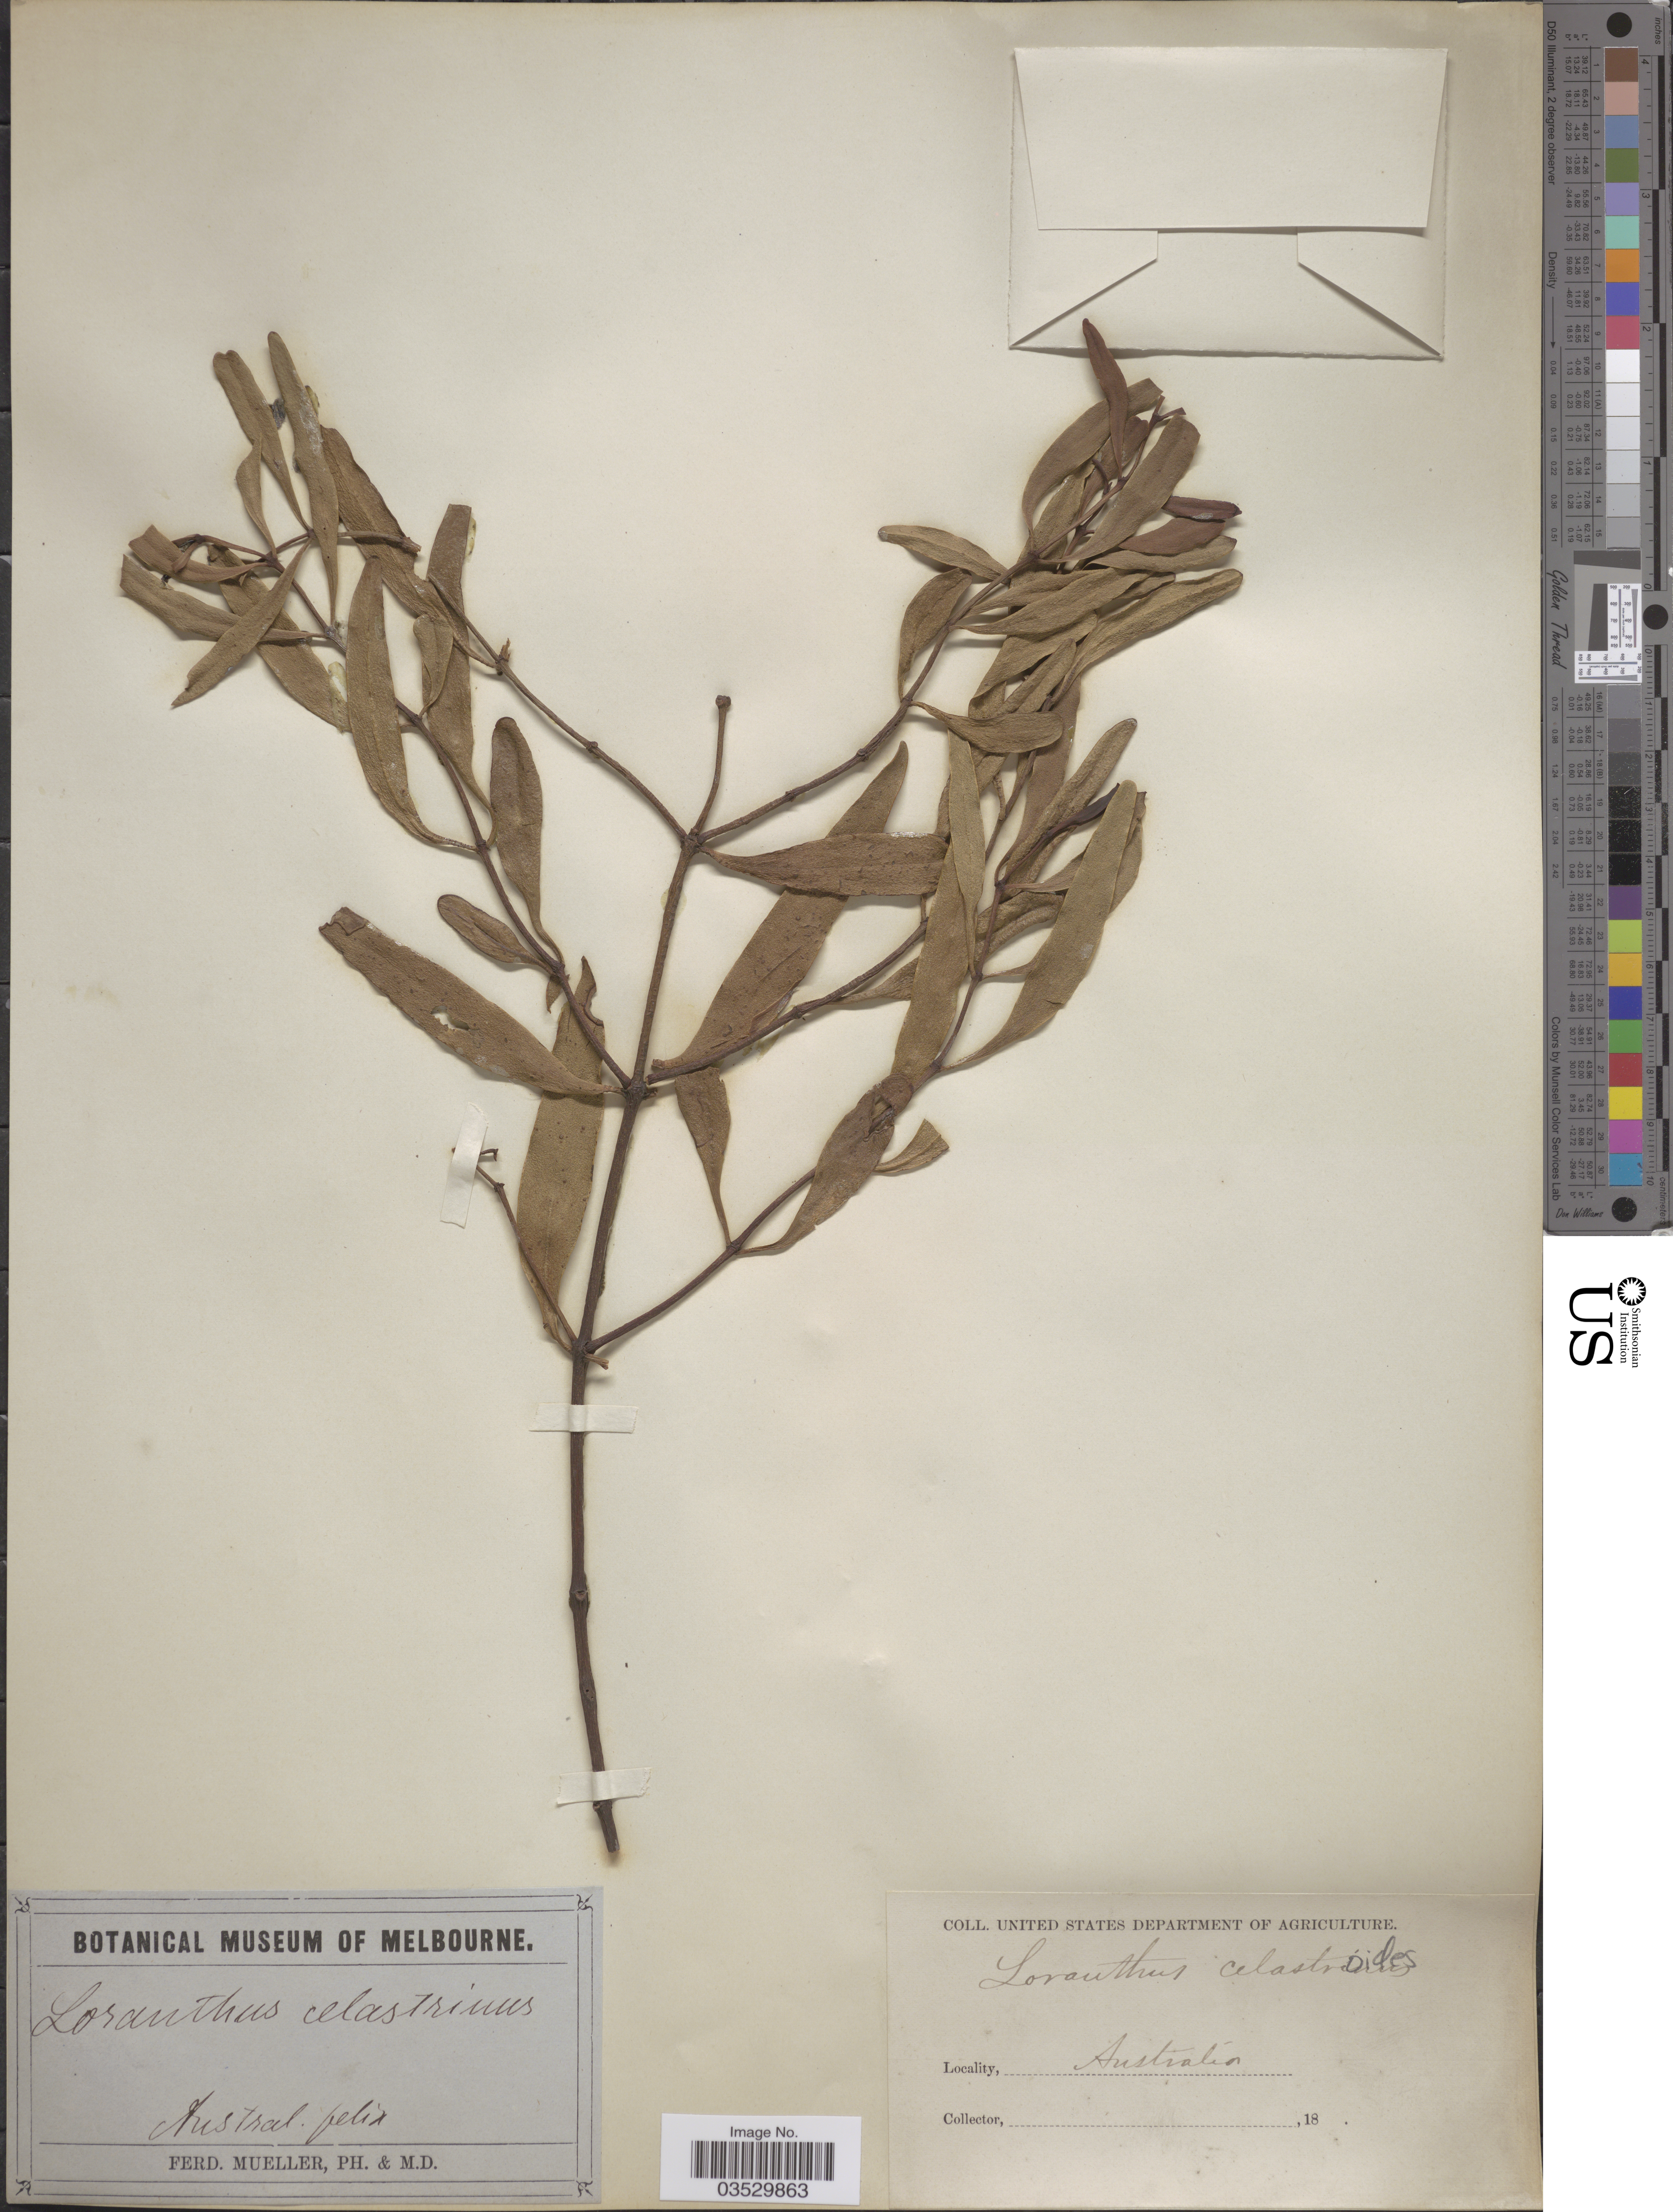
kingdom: Plantae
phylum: Tracheophyta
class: Magnoliopsida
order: Santalales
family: Loranthaceae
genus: Muellerina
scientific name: Muellerina celastroides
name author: (Schult. & Schult. f.) Tiegh.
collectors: F. Mueller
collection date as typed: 18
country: Australia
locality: Austral. pelix [unsure placement]